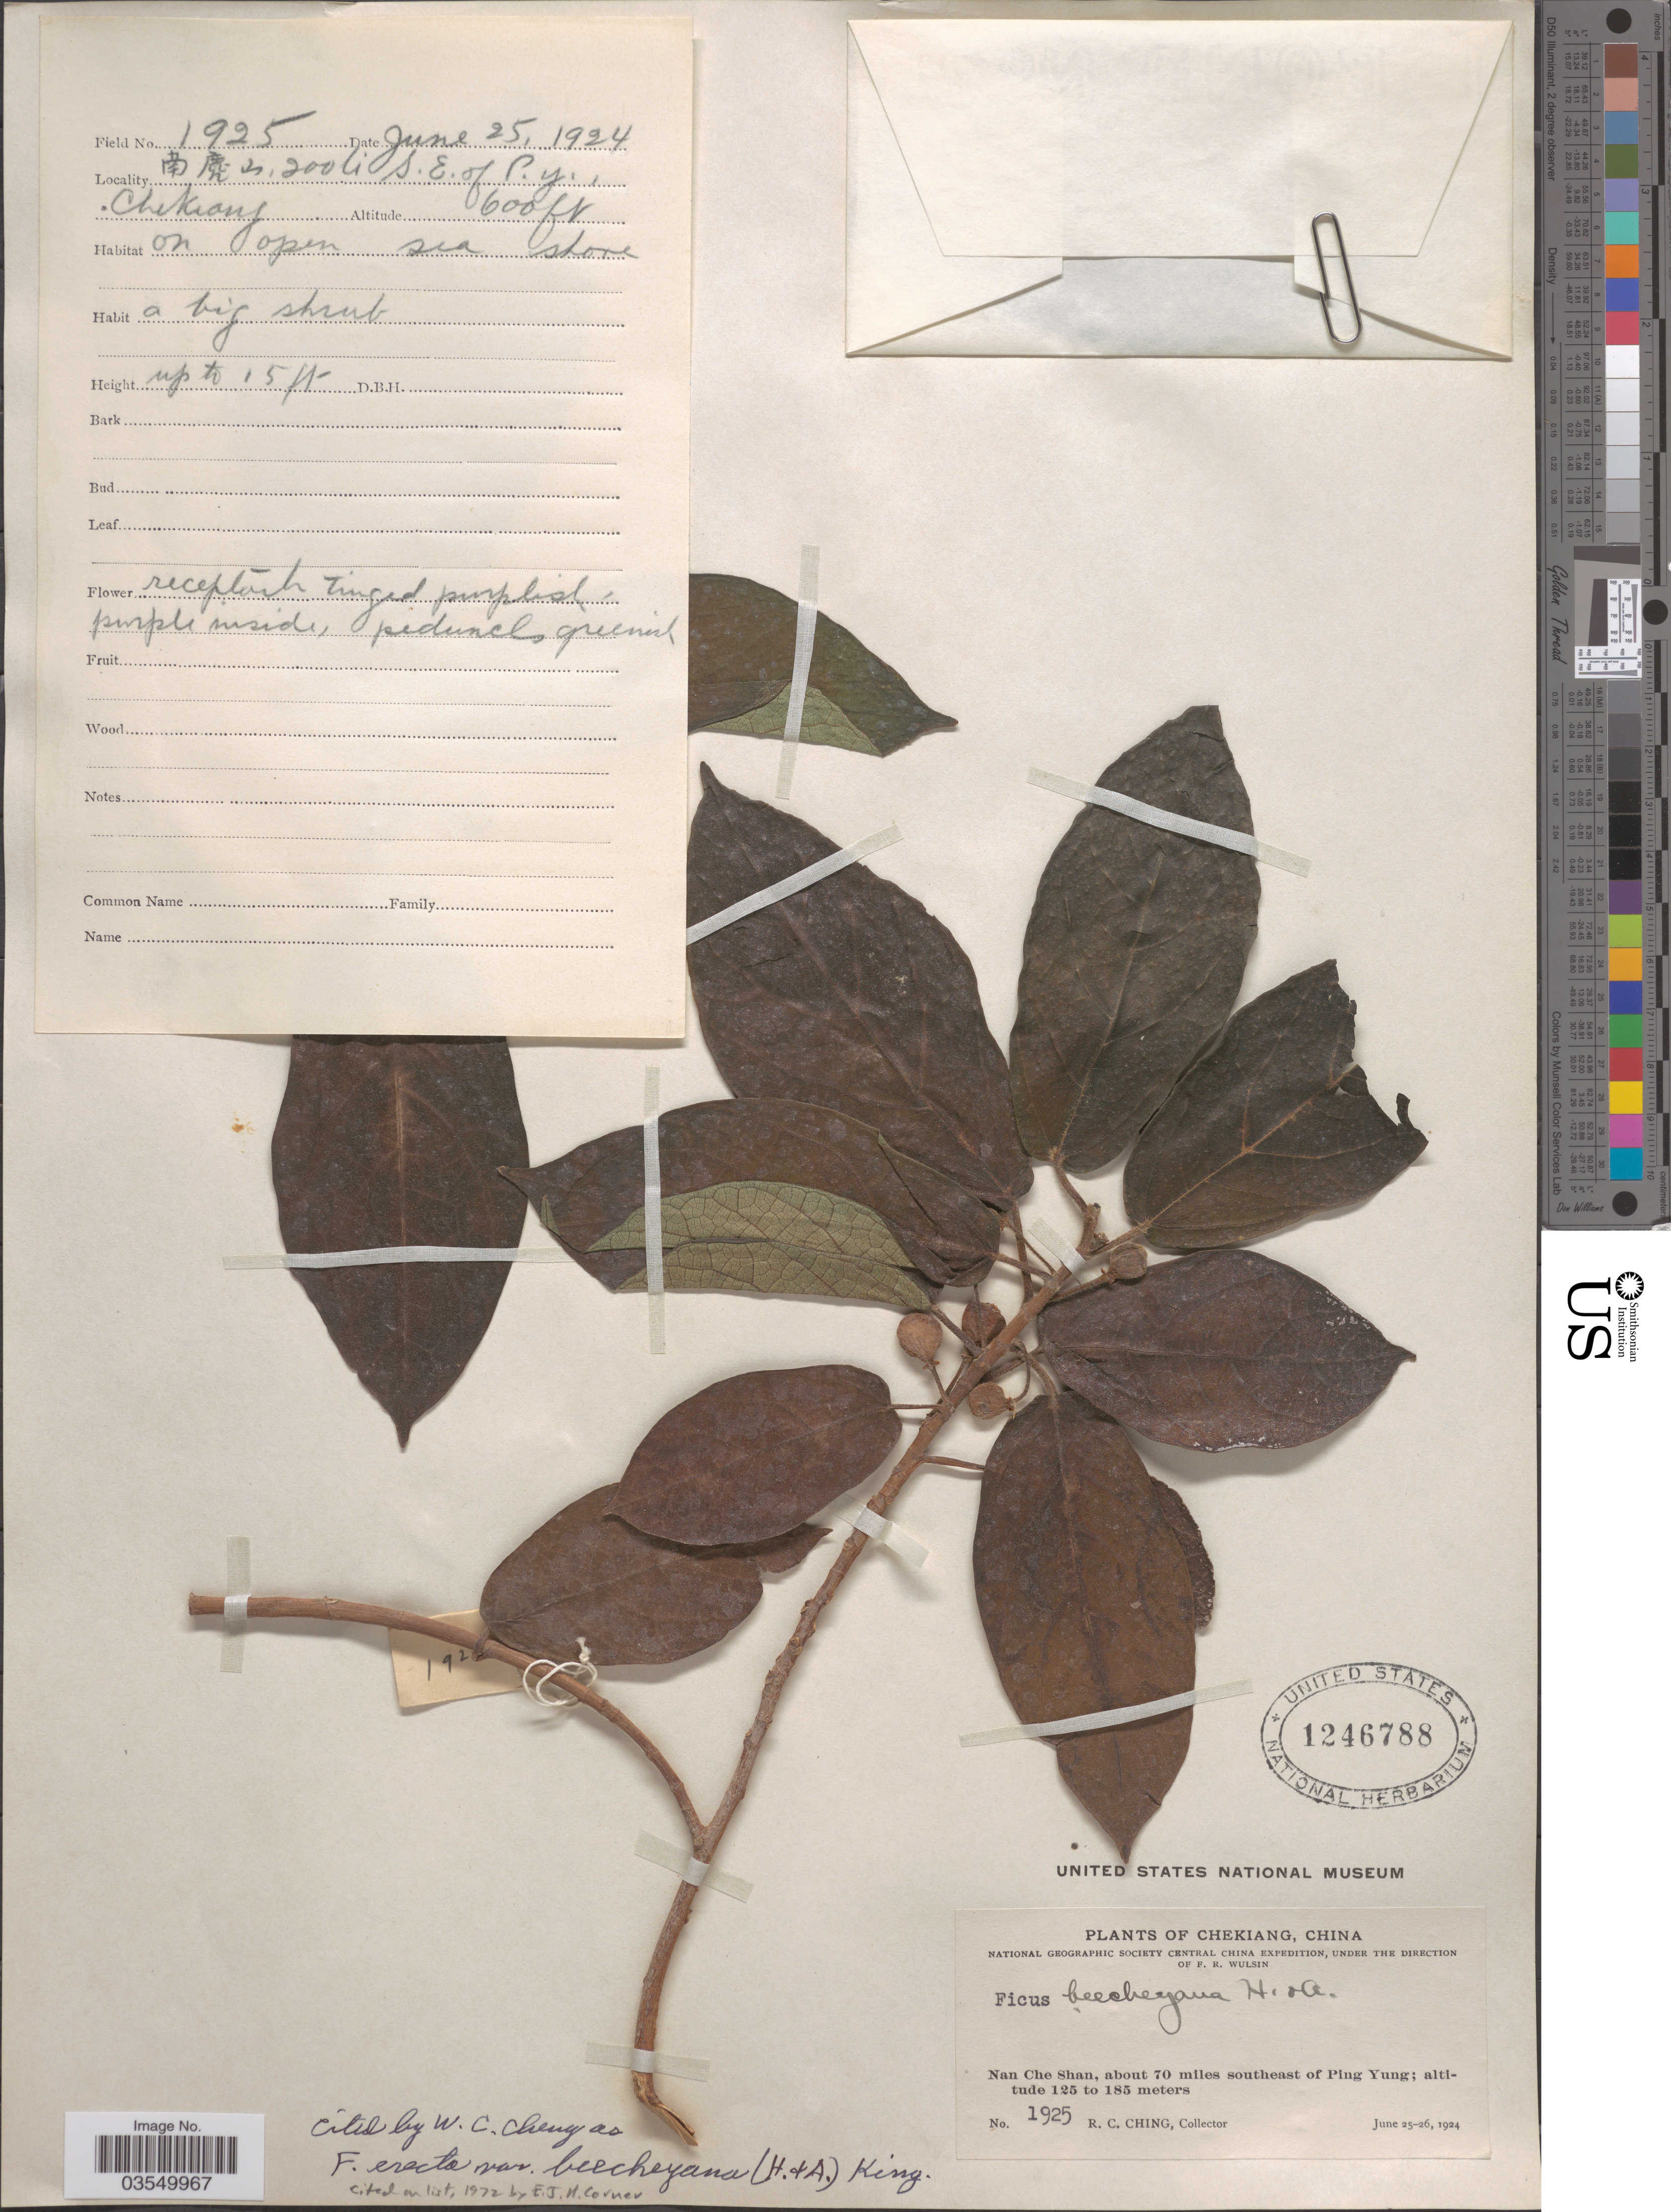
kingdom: Plantae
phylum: Tracheophyta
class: Magnoliopsida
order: Rosales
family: Moraceae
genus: Ficus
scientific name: Ficus erecta var. beecheyana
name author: (Hook. & Arn.) King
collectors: R. C. Ching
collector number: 1925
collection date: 1924-06-25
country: China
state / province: Zhejiang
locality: X Is, 200 li S.E. of P.Y. Chekiang. Nan Che Shan, about 70 miles southeast of Ping Yung.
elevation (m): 183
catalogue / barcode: US 1246788